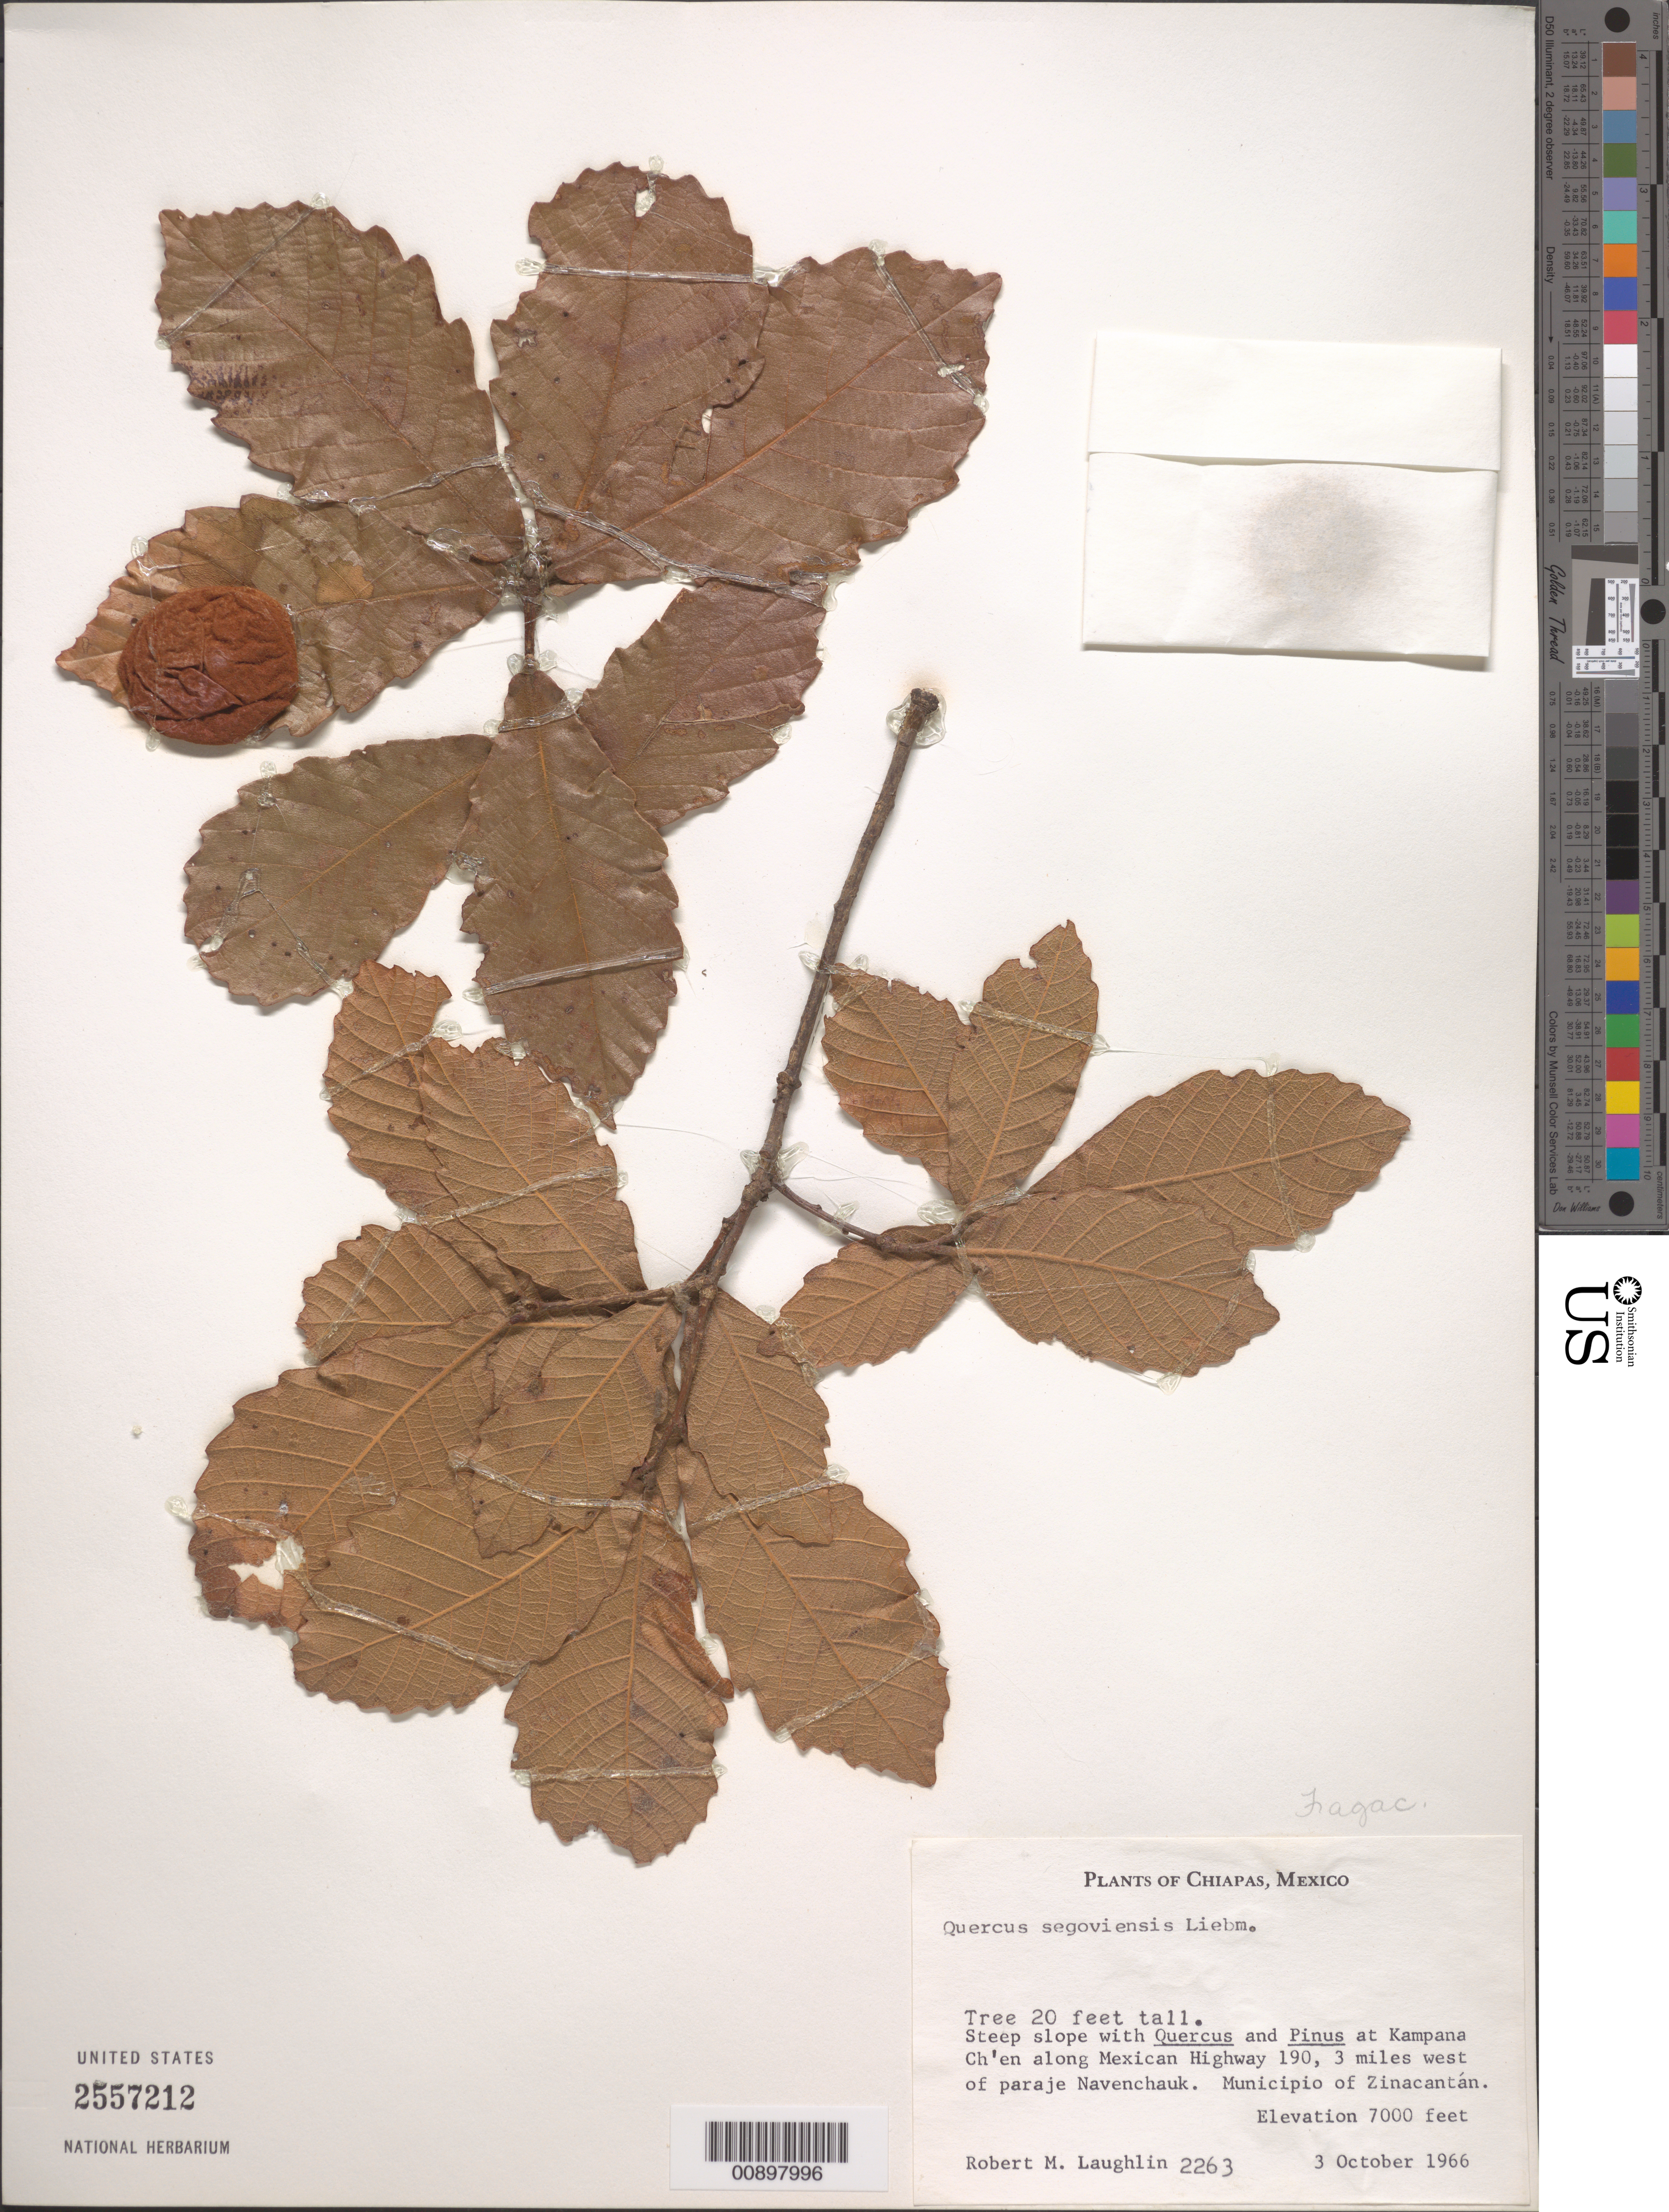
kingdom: Plantae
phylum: Tracheophyta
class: Magnoliopsida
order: Fagales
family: Fagaceae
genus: Quercus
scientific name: Quercus segoviensis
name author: Liebm.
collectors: R. M. Laughlin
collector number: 2263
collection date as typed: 03 Oct 1966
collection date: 1966-10-03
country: Mexico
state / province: Chiapas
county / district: Zinacantán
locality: Kampana Ch'en along Mexican Highway 190, 3 miles west of paraje Navenchauk. Municipio of Zinacantán, Chiapas.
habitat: Steep slope with Quercus and Pinus.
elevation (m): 2134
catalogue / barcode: US 2557212